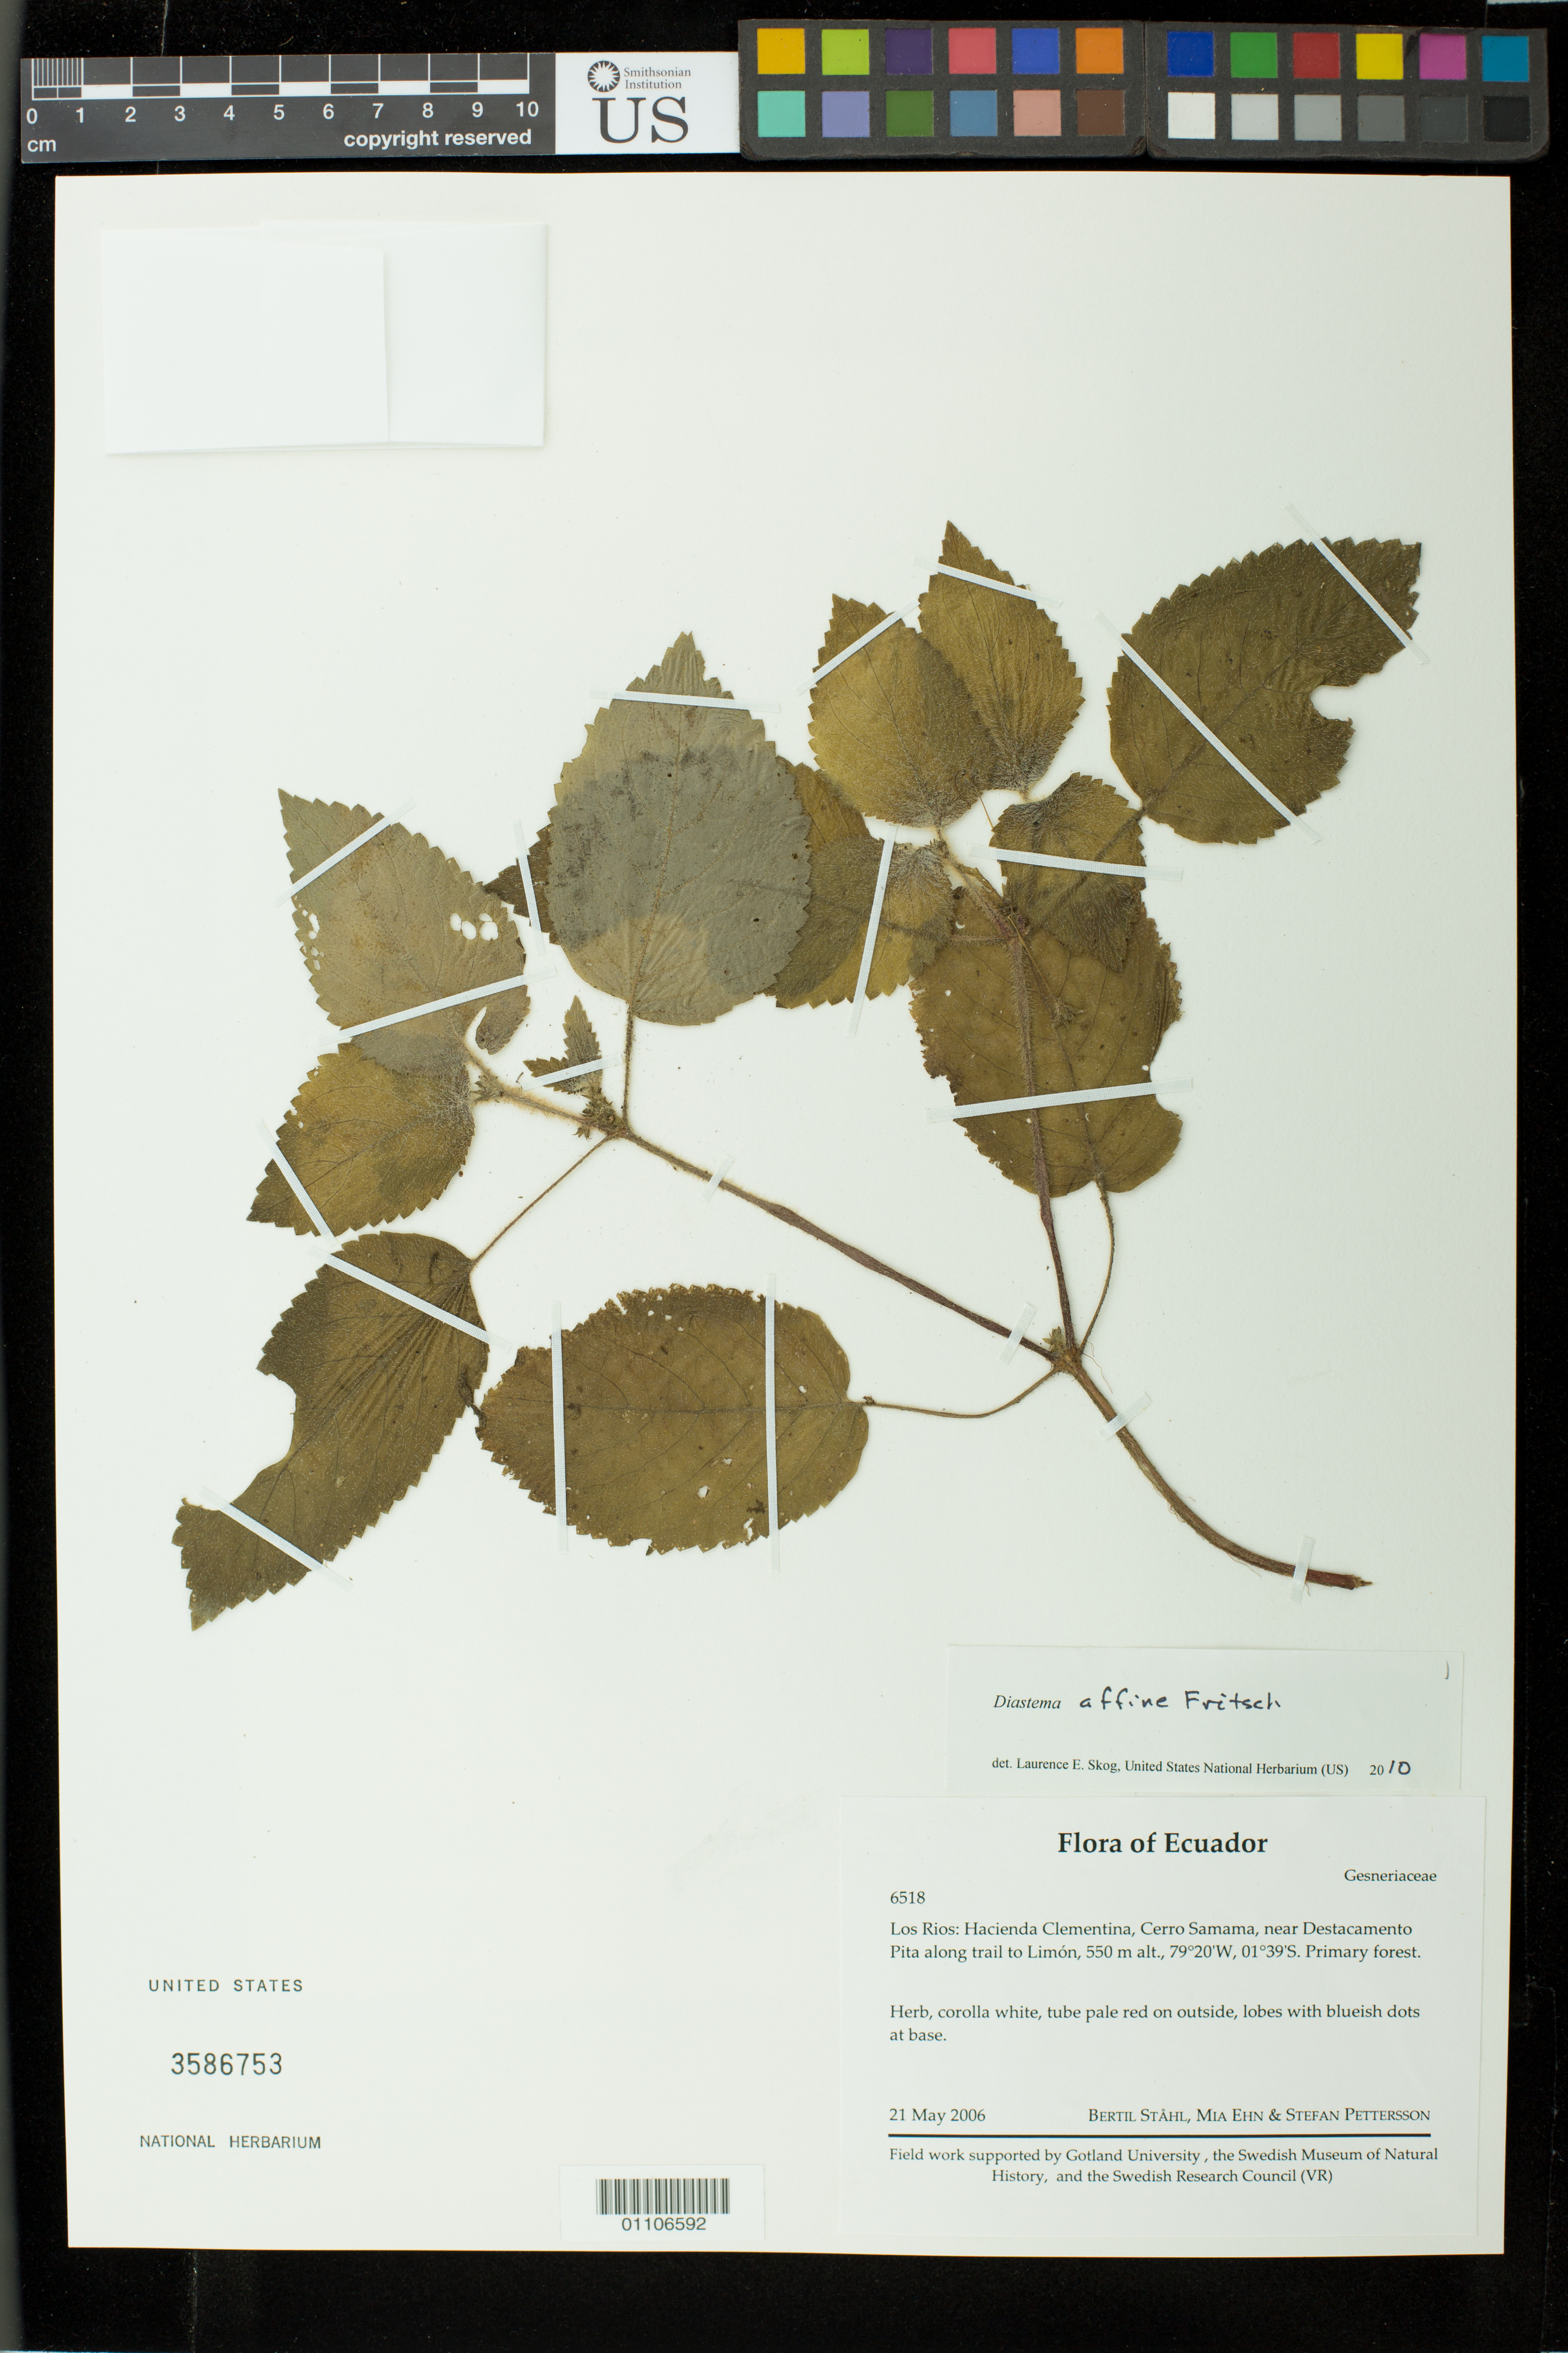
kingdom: Plantae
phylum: Tracheophyta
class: Magnoliopsida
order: Lamiales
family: Gesneriaceae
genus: Diastema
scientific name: Diastema affine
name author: Fritsch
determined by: Skog, Laurence E.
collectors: B. Ståhl, M. Ehn & S. Pettersson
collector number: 6518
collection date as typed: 21 May 2006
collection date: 2006-05-21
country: Ecuador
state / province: Los Ríos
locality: Los Ríos: Hacienda Clementina, Cerro Samama, near Destacamento Pita along trail to Limón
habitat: Primary forest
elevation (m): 550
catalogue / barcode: US 3586753